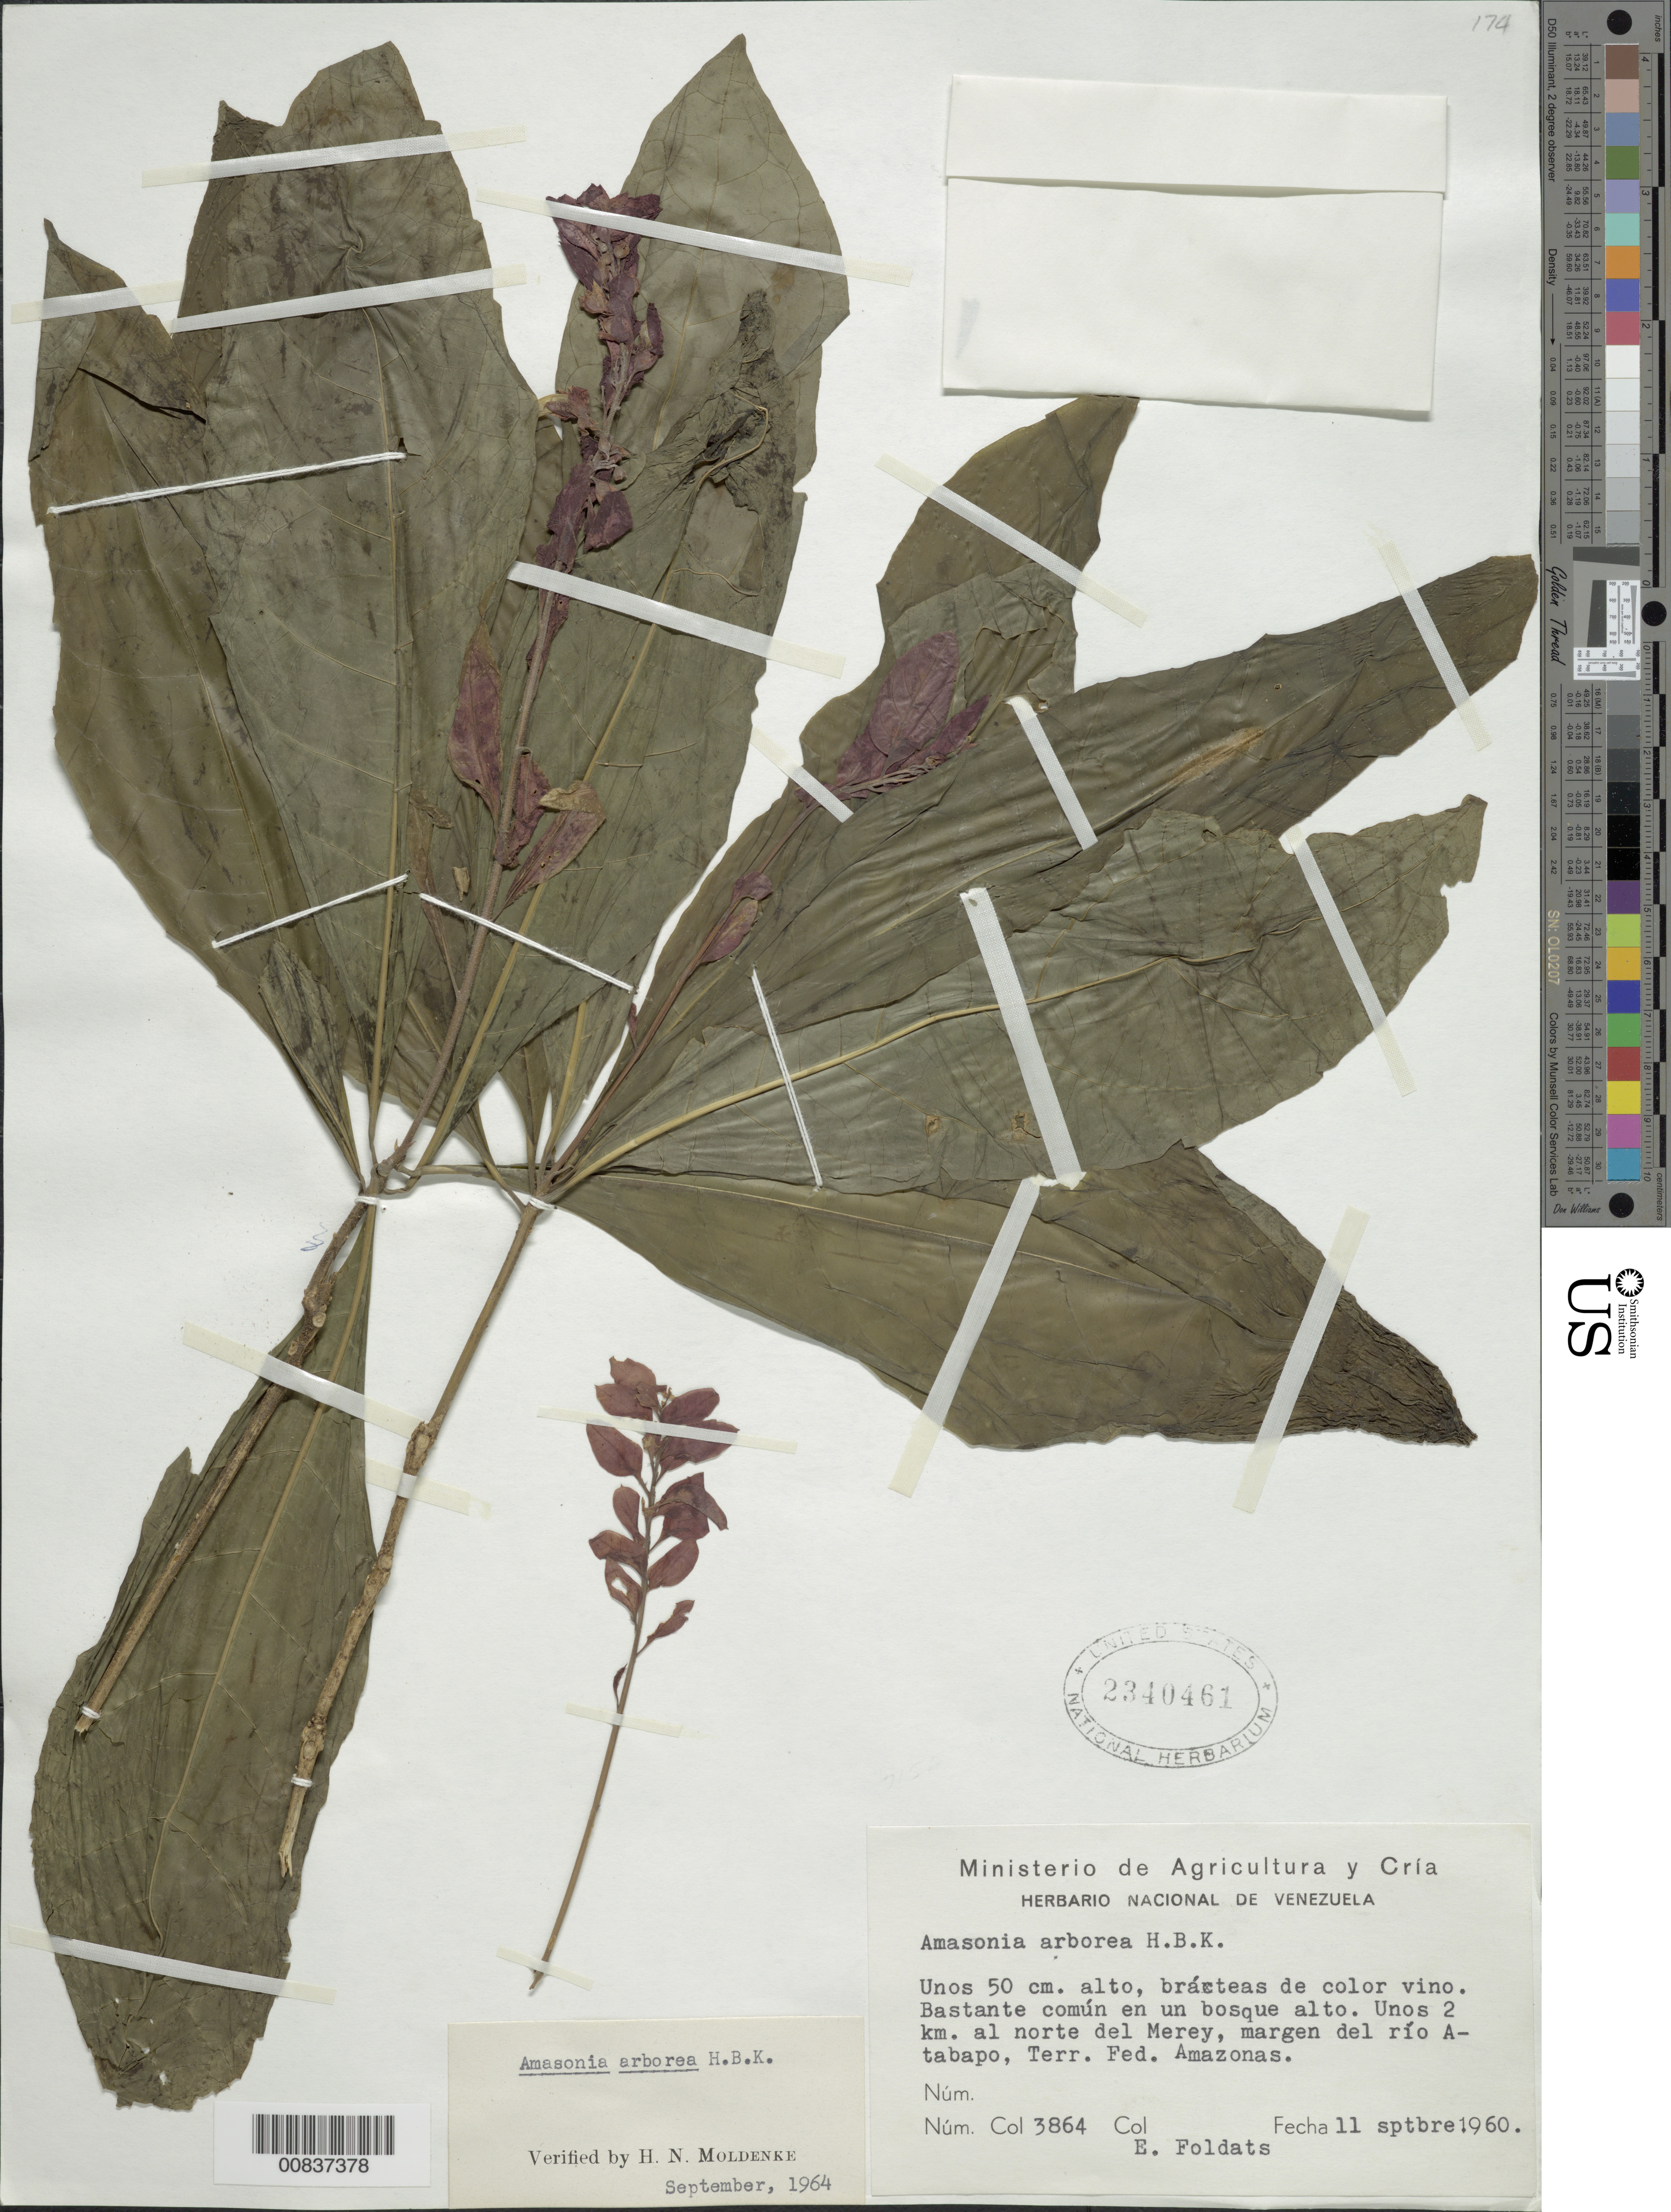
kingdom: Plantae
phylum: Tracheophyta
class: Magnoliopsida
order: Lamiales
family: Lamiaceae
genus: Amasonia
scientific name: Amasonia arborea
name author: (Aubl.) Moldenke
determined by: Moldenke, H. N.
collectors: E. Foldats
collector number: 3864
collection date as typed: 11-Sep-60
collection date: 1960-09-11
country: Venezuela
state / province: Amazonas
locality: Río Atabapo, 2 km al norte del Merey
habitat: Bosque alto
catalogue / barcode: US 2340461